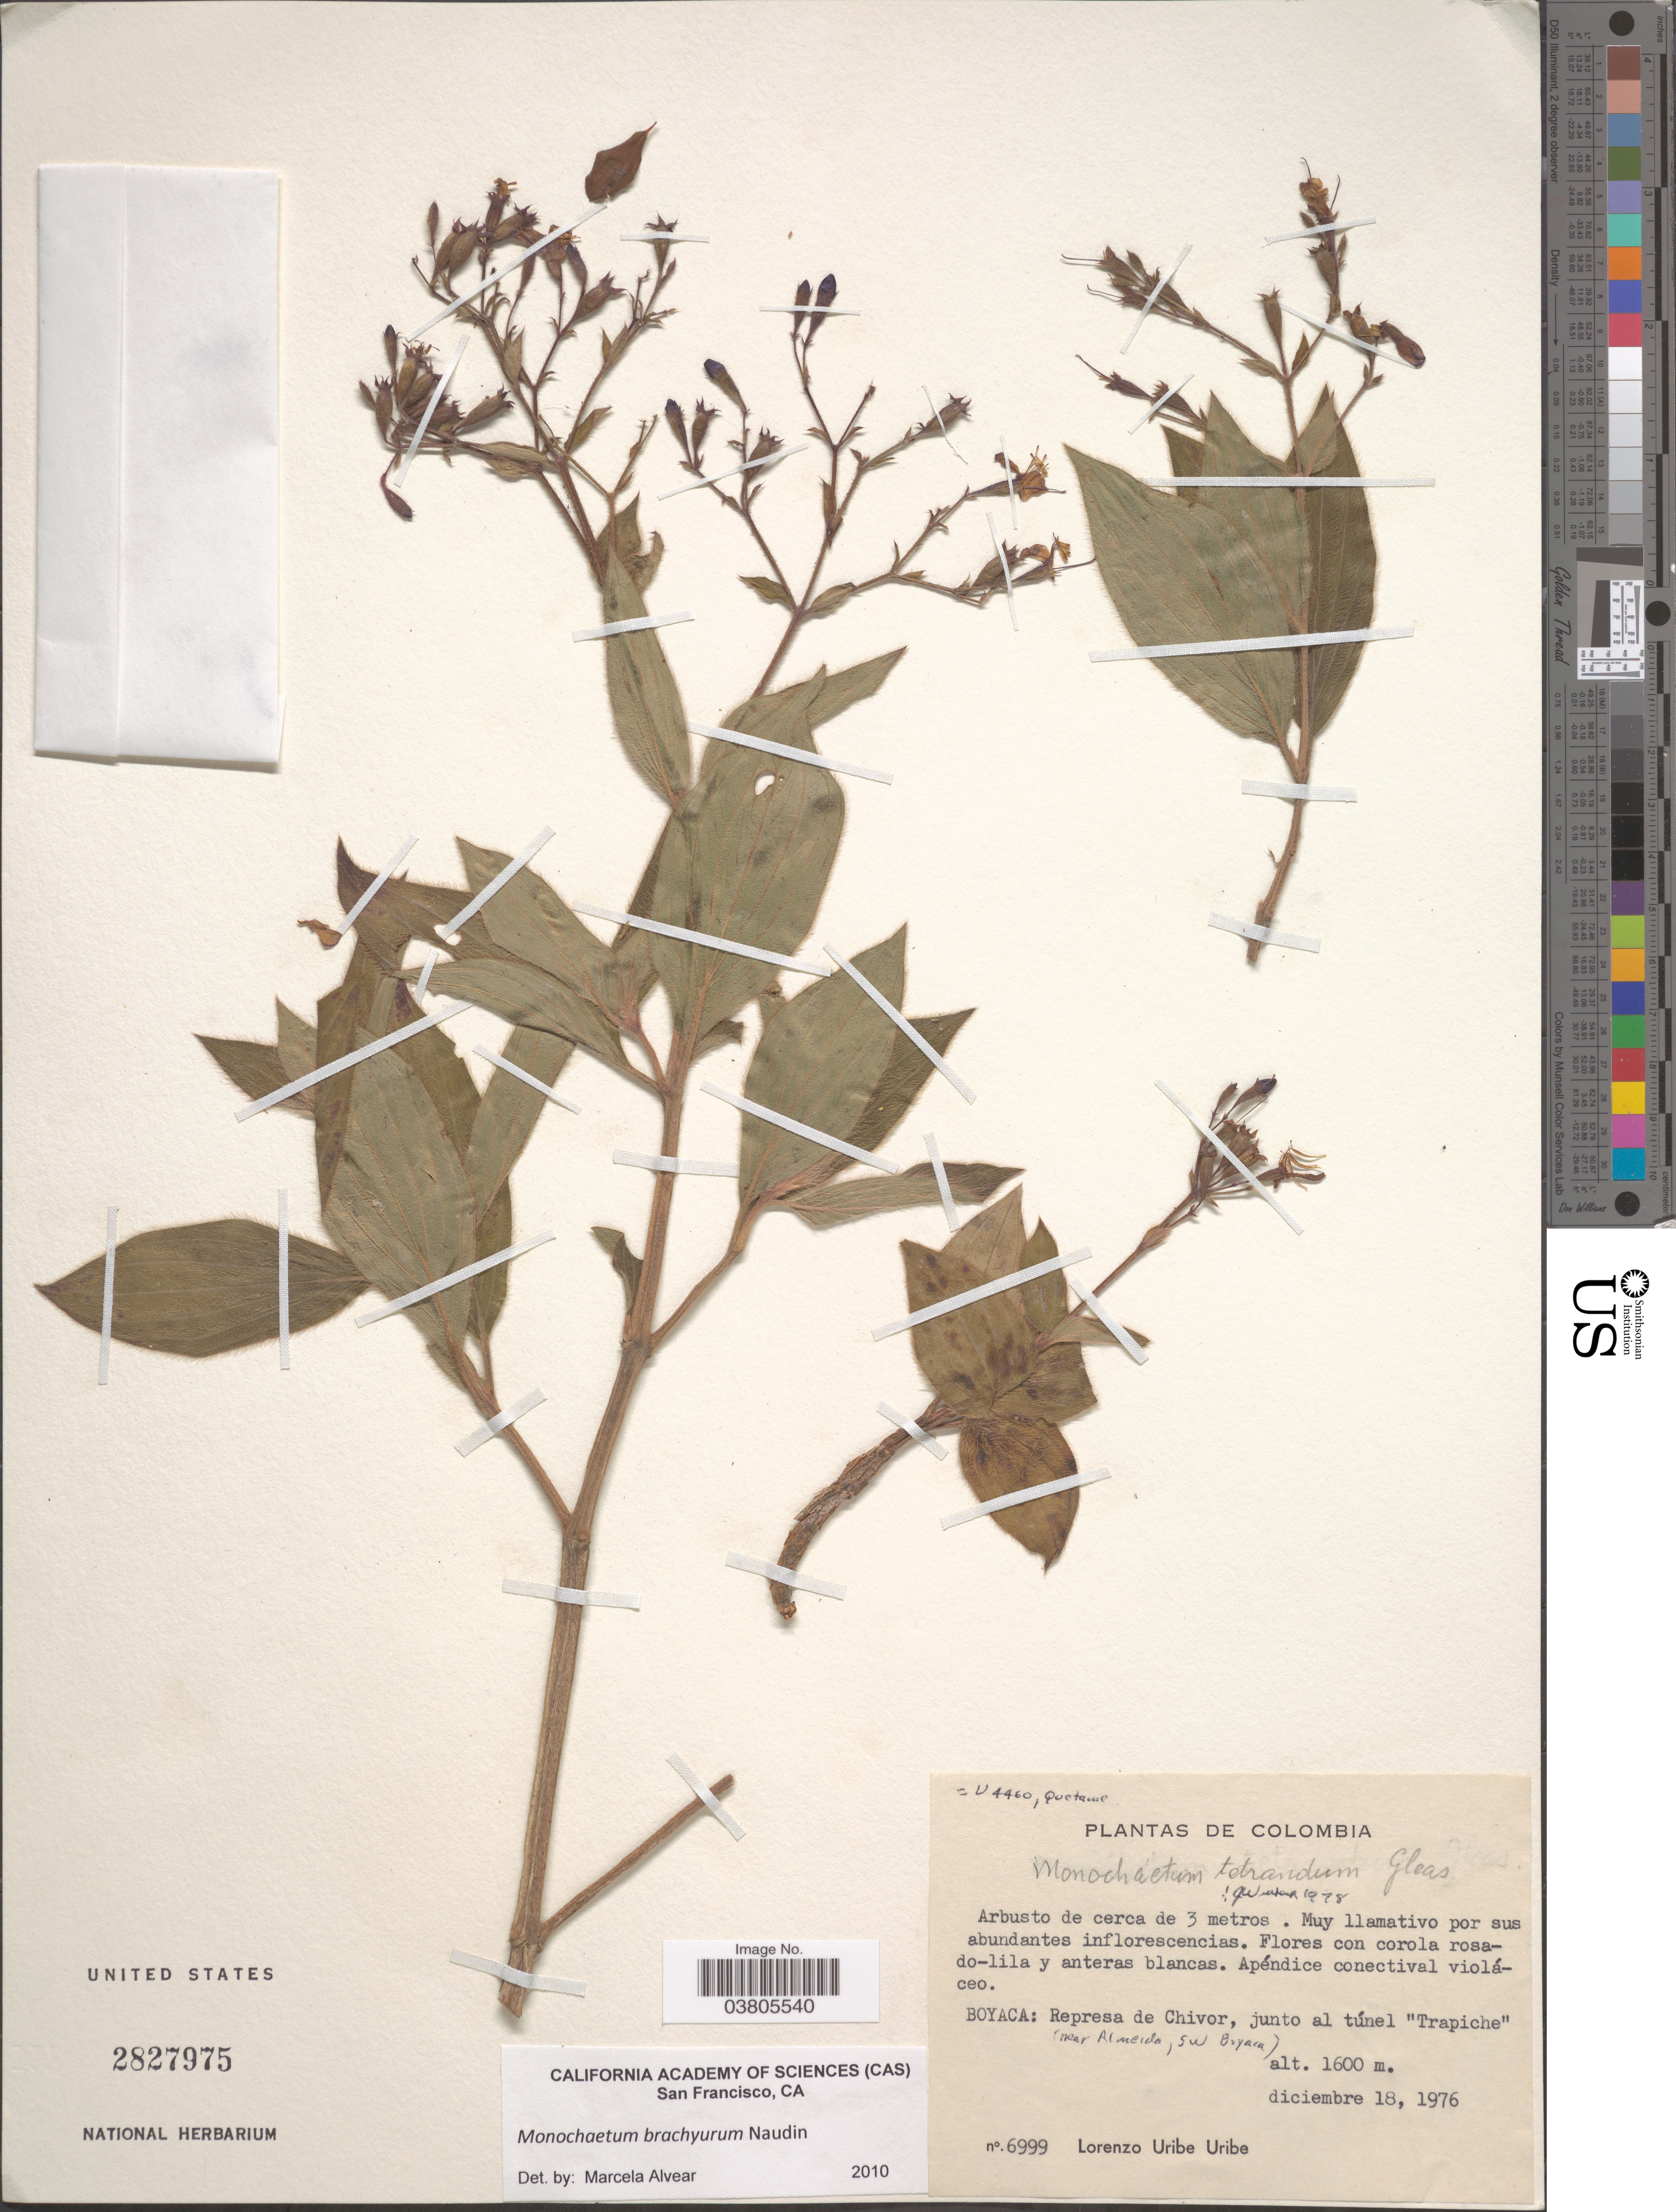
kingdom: Plantae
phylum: Tracheophyta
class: Magnoliopsida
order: Myrtales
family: Melastomataceae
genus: Monochaetum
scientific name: Monochaetum brachyurum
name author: Naudin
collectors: L. Uribe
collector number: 6999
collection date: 1976-12-18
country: Colombia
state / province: Boyacá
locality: Represa de Chivor, junto al túnel "Trapiche". (near Almeida, SW Boyaca).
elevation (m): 1600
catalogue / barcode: US 2827975